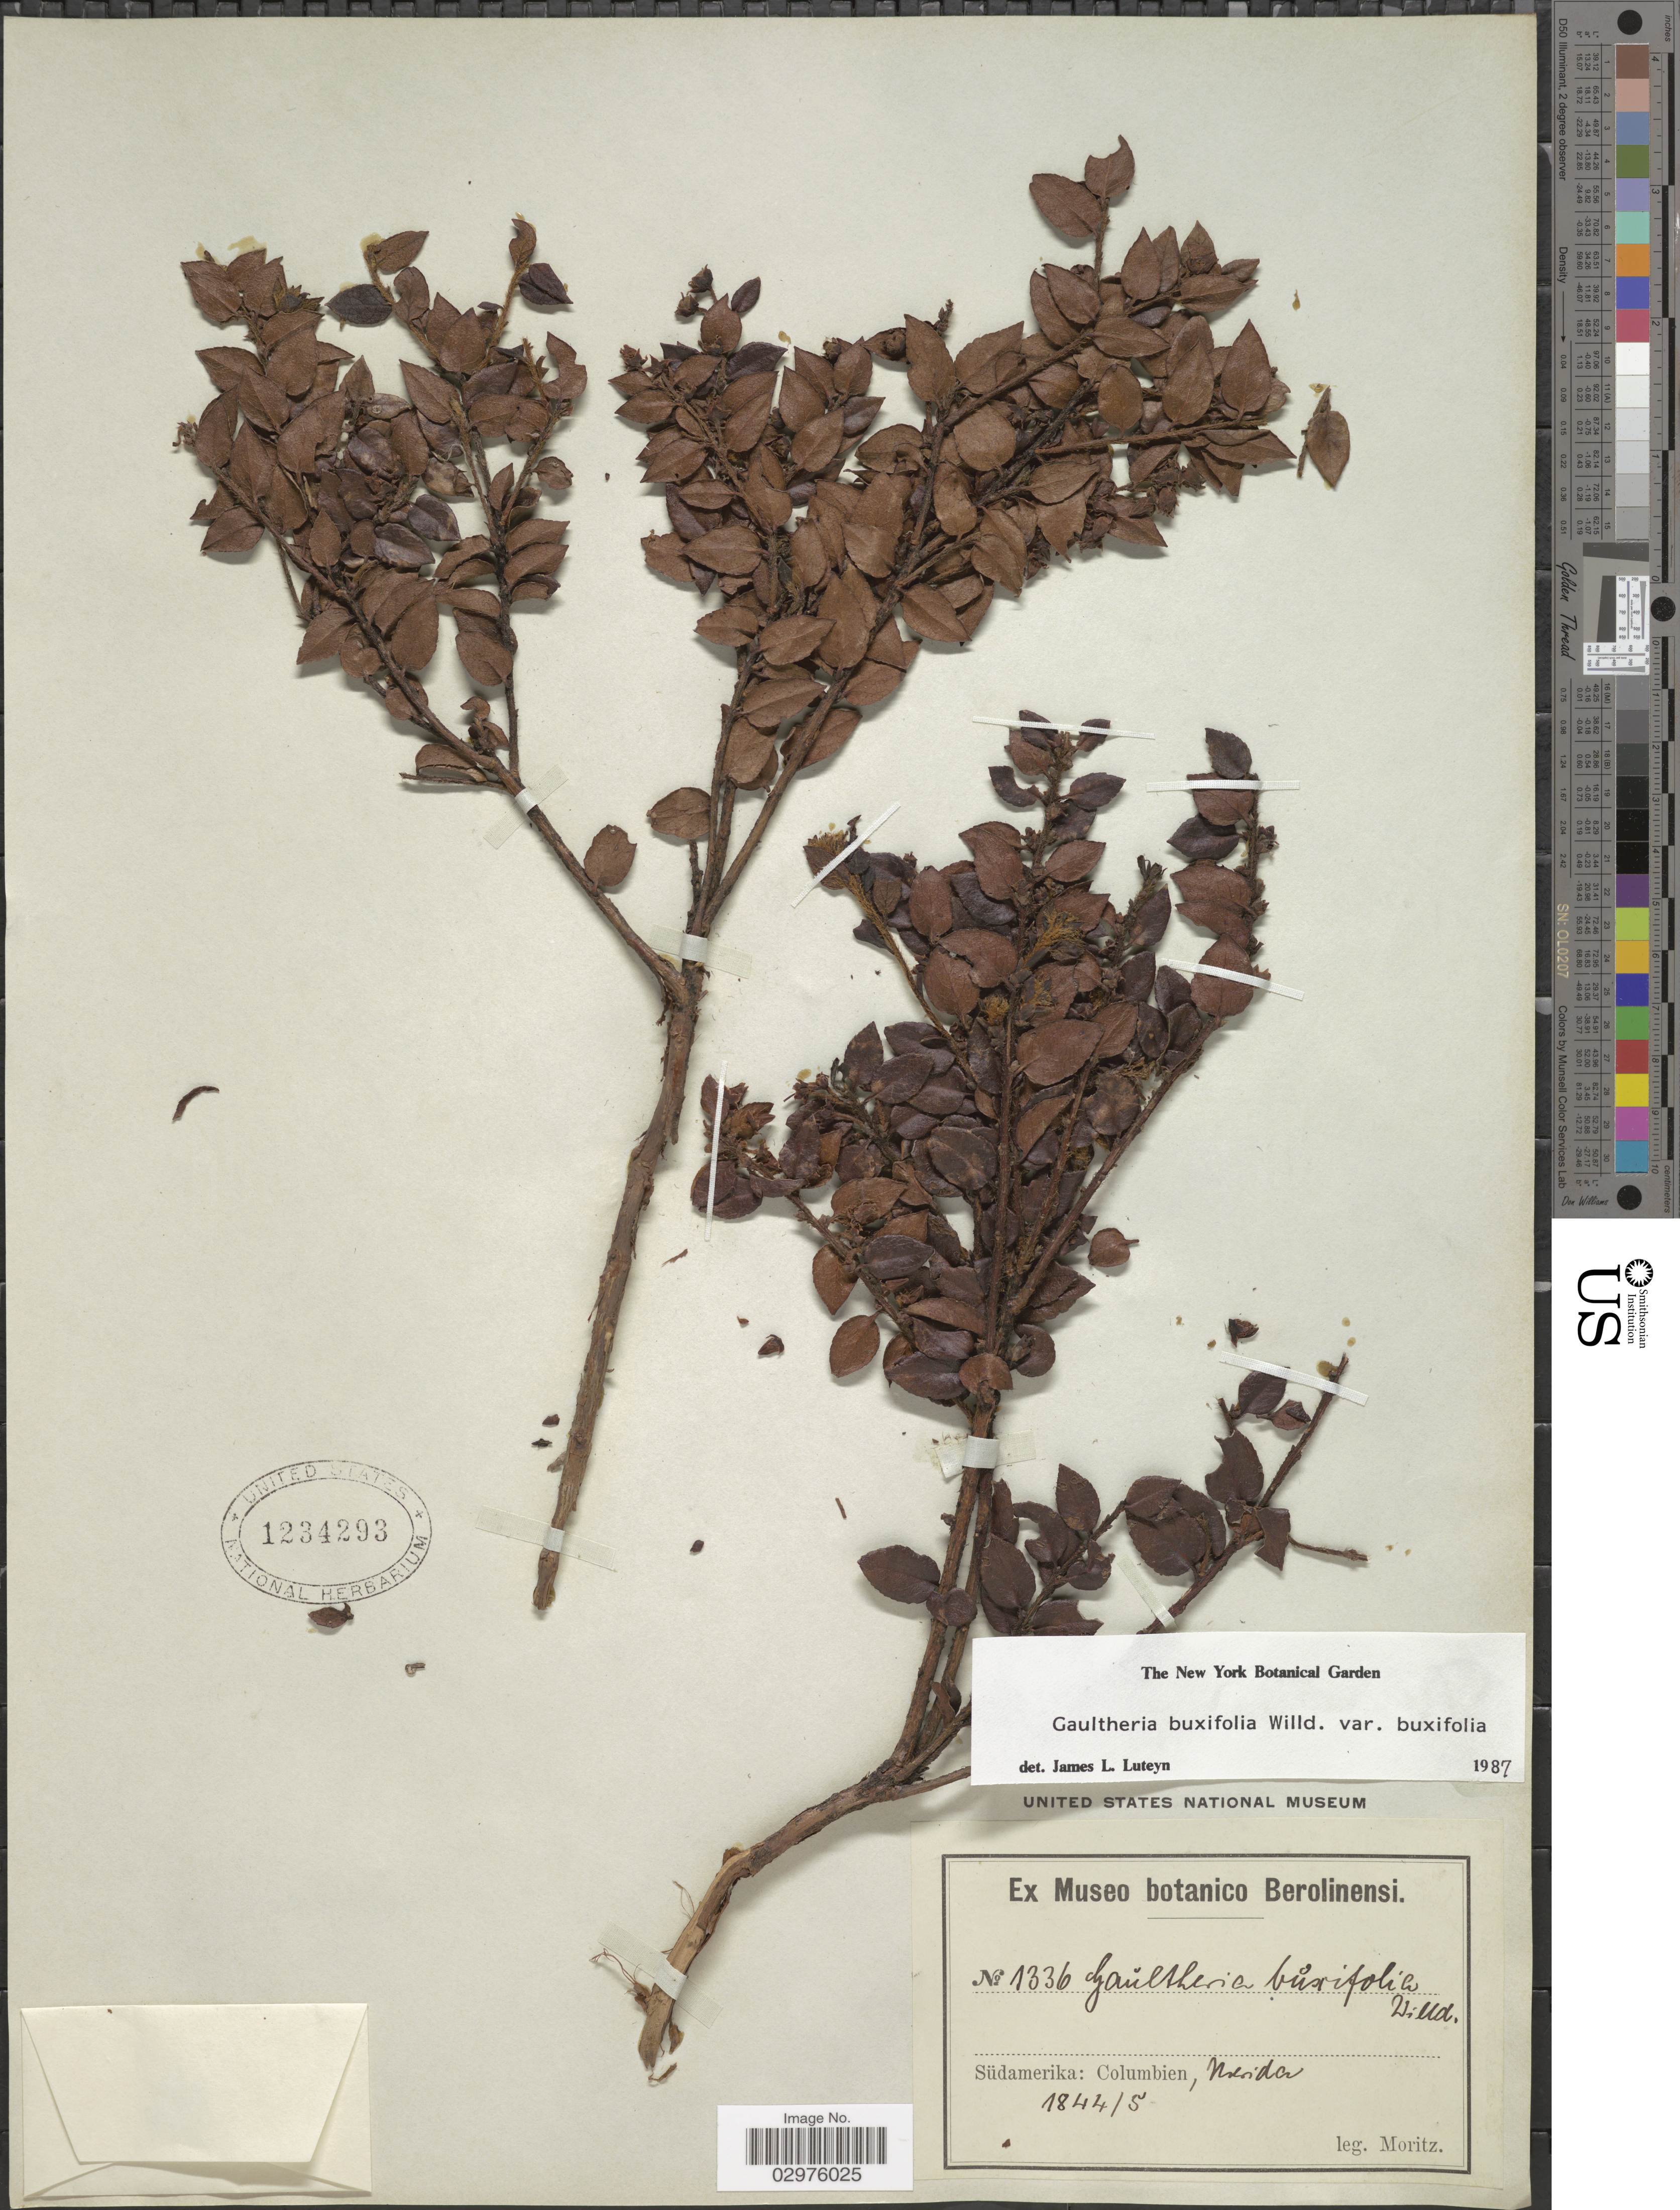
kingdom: Plantae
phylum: Tracheophyta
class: Magnoliopsida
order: Ericales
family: Ericaceae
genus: Gaultheria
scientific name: Gaultheria buxifolia var. buxifolia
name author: Willd.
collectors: Moritz, --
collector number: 1336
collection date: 1844-05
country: Venezuela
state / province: Mérida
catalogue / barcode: US 1234293